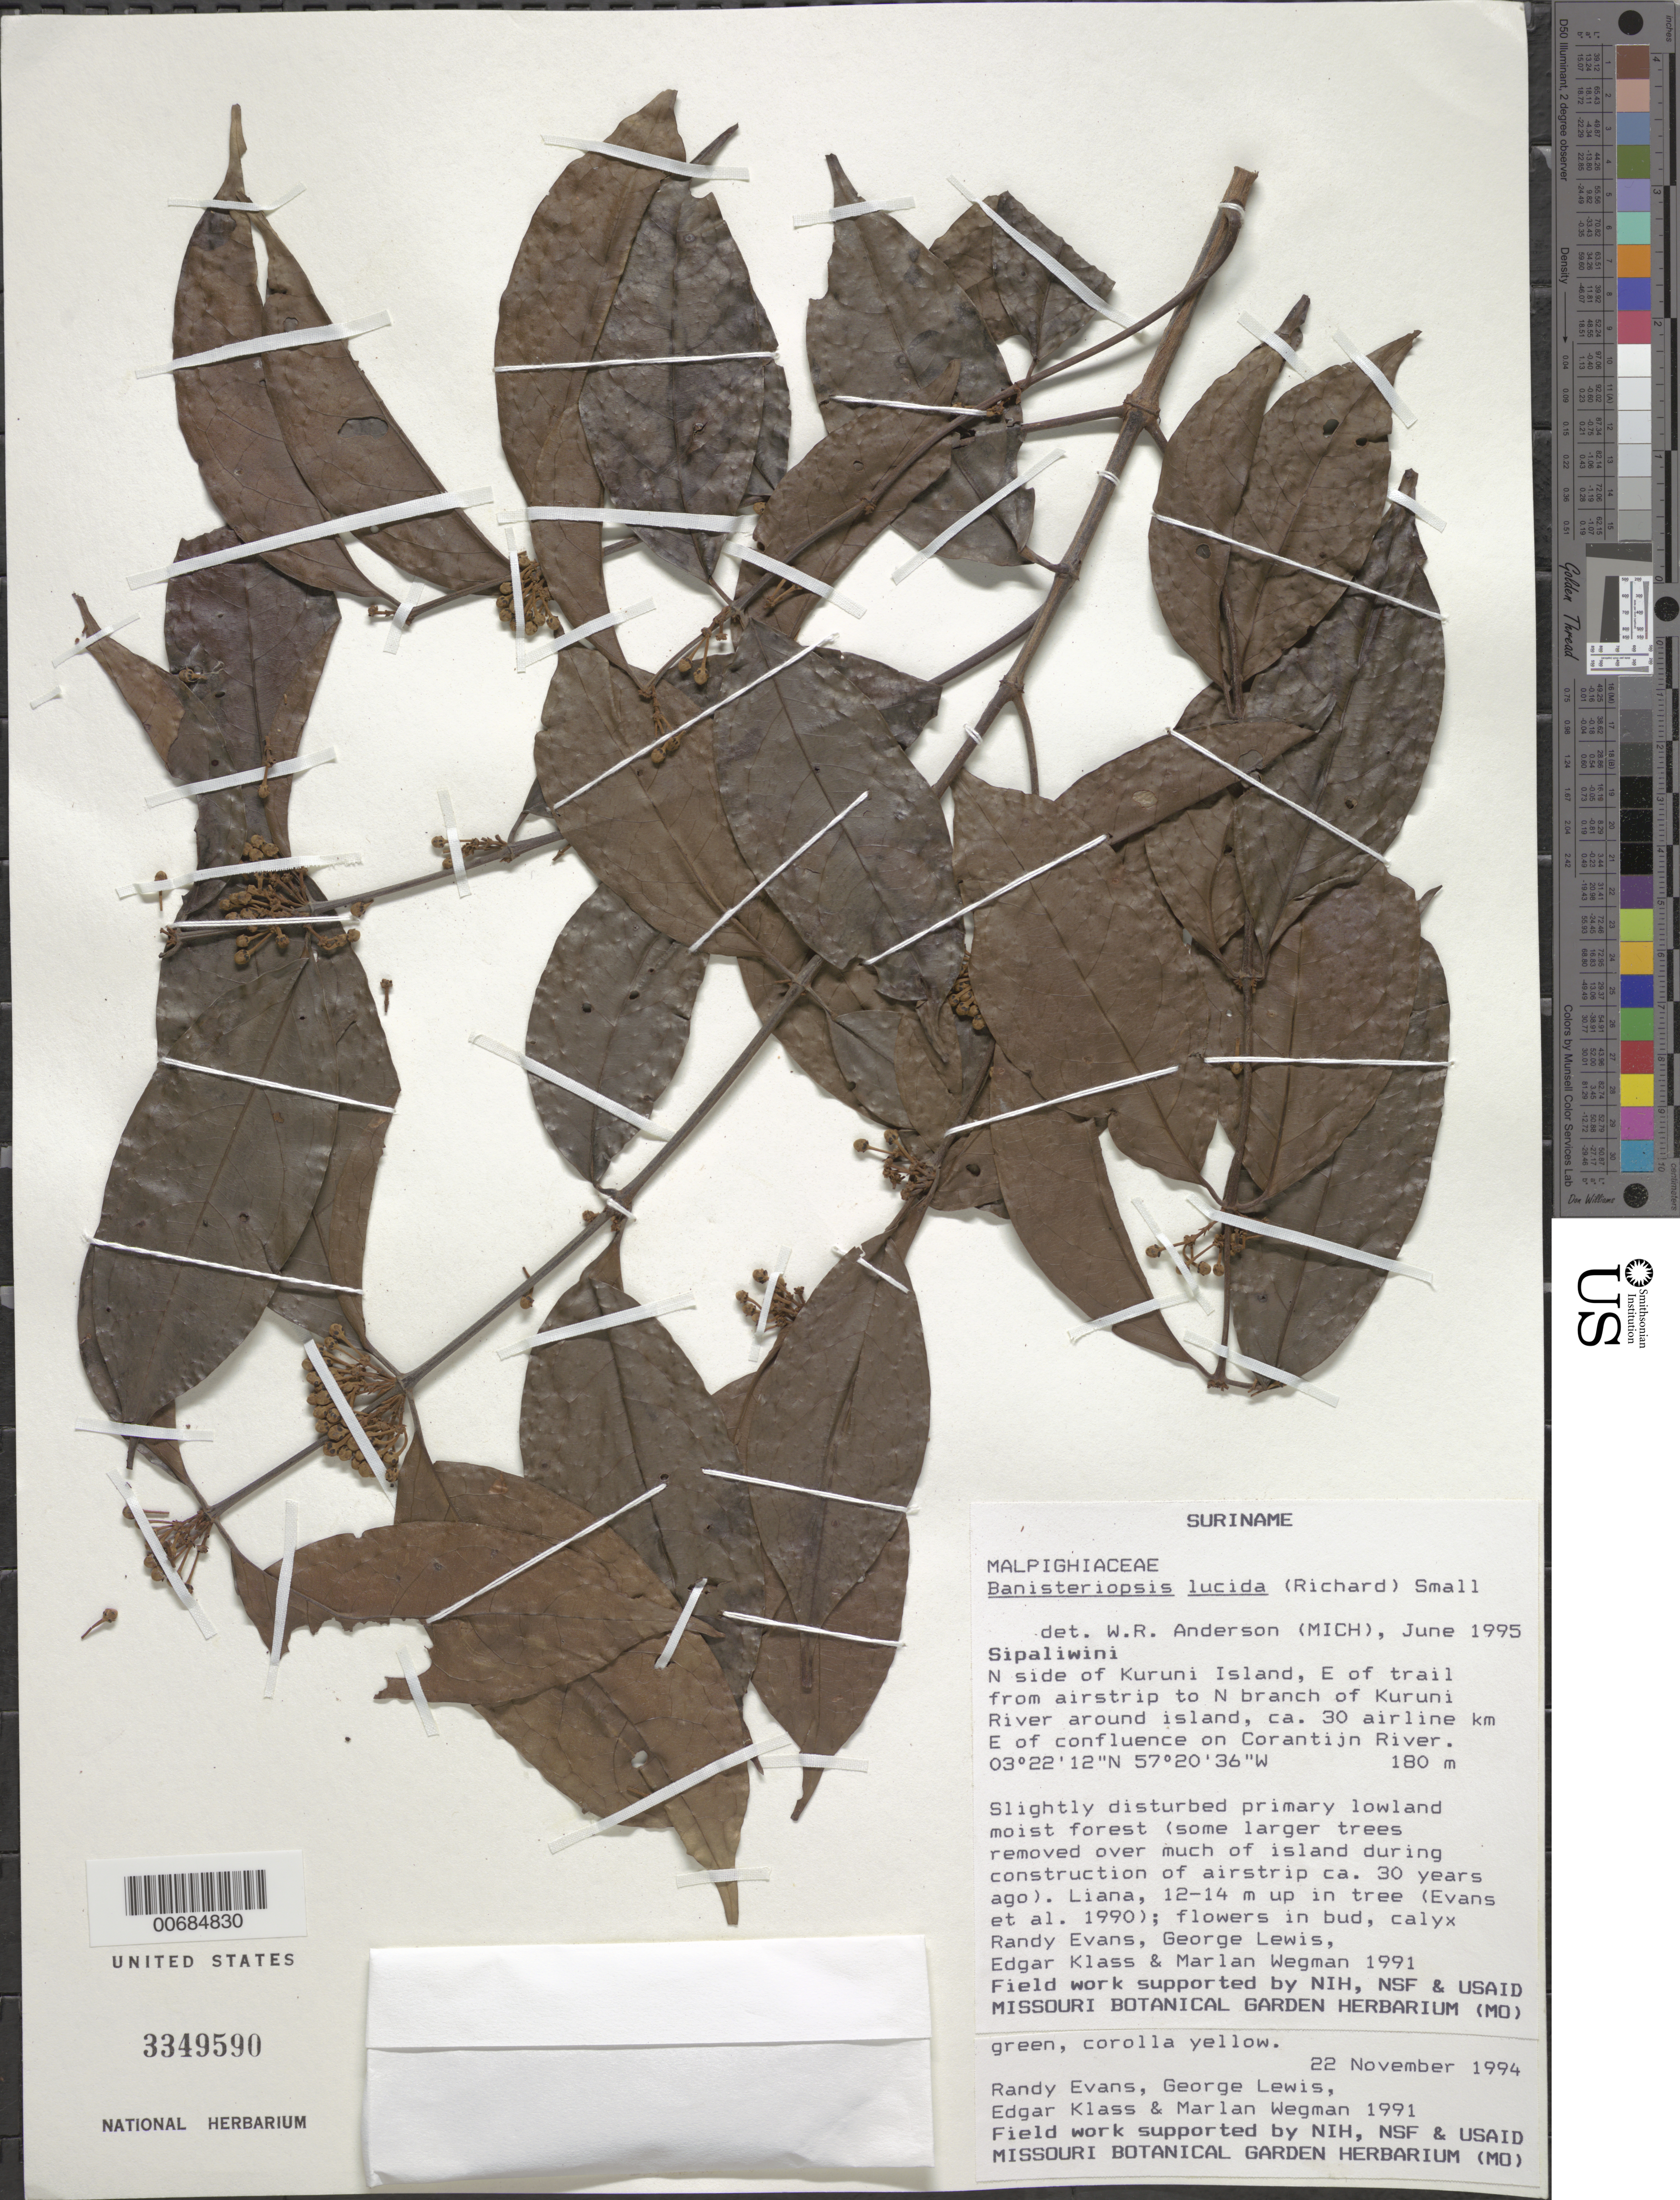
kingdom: Plantae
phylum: Tracheophyta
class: Magnoliopsida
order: Malpighiales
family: Malpighiaceae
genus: Banisteriopsis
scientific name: Banisteriopsis lucida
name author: (Rich.) Small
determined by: Anderson, W. R., (MICH), University of Michigan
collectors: R. Evans, G. Lewis, E. Klass & M. Wegman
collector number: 1991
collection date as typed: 22-Nov-94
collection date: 1994-11-22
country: Suriname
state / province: Sipaliwini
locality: Kuruni Island, N side, E of trail from airstrip to N branch of Kuruni R., ca 30 airline km E of confluence on Corantijn R.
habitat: Slightly disturbed primary lowland moist forest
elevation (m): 180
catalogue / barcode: US 3349590